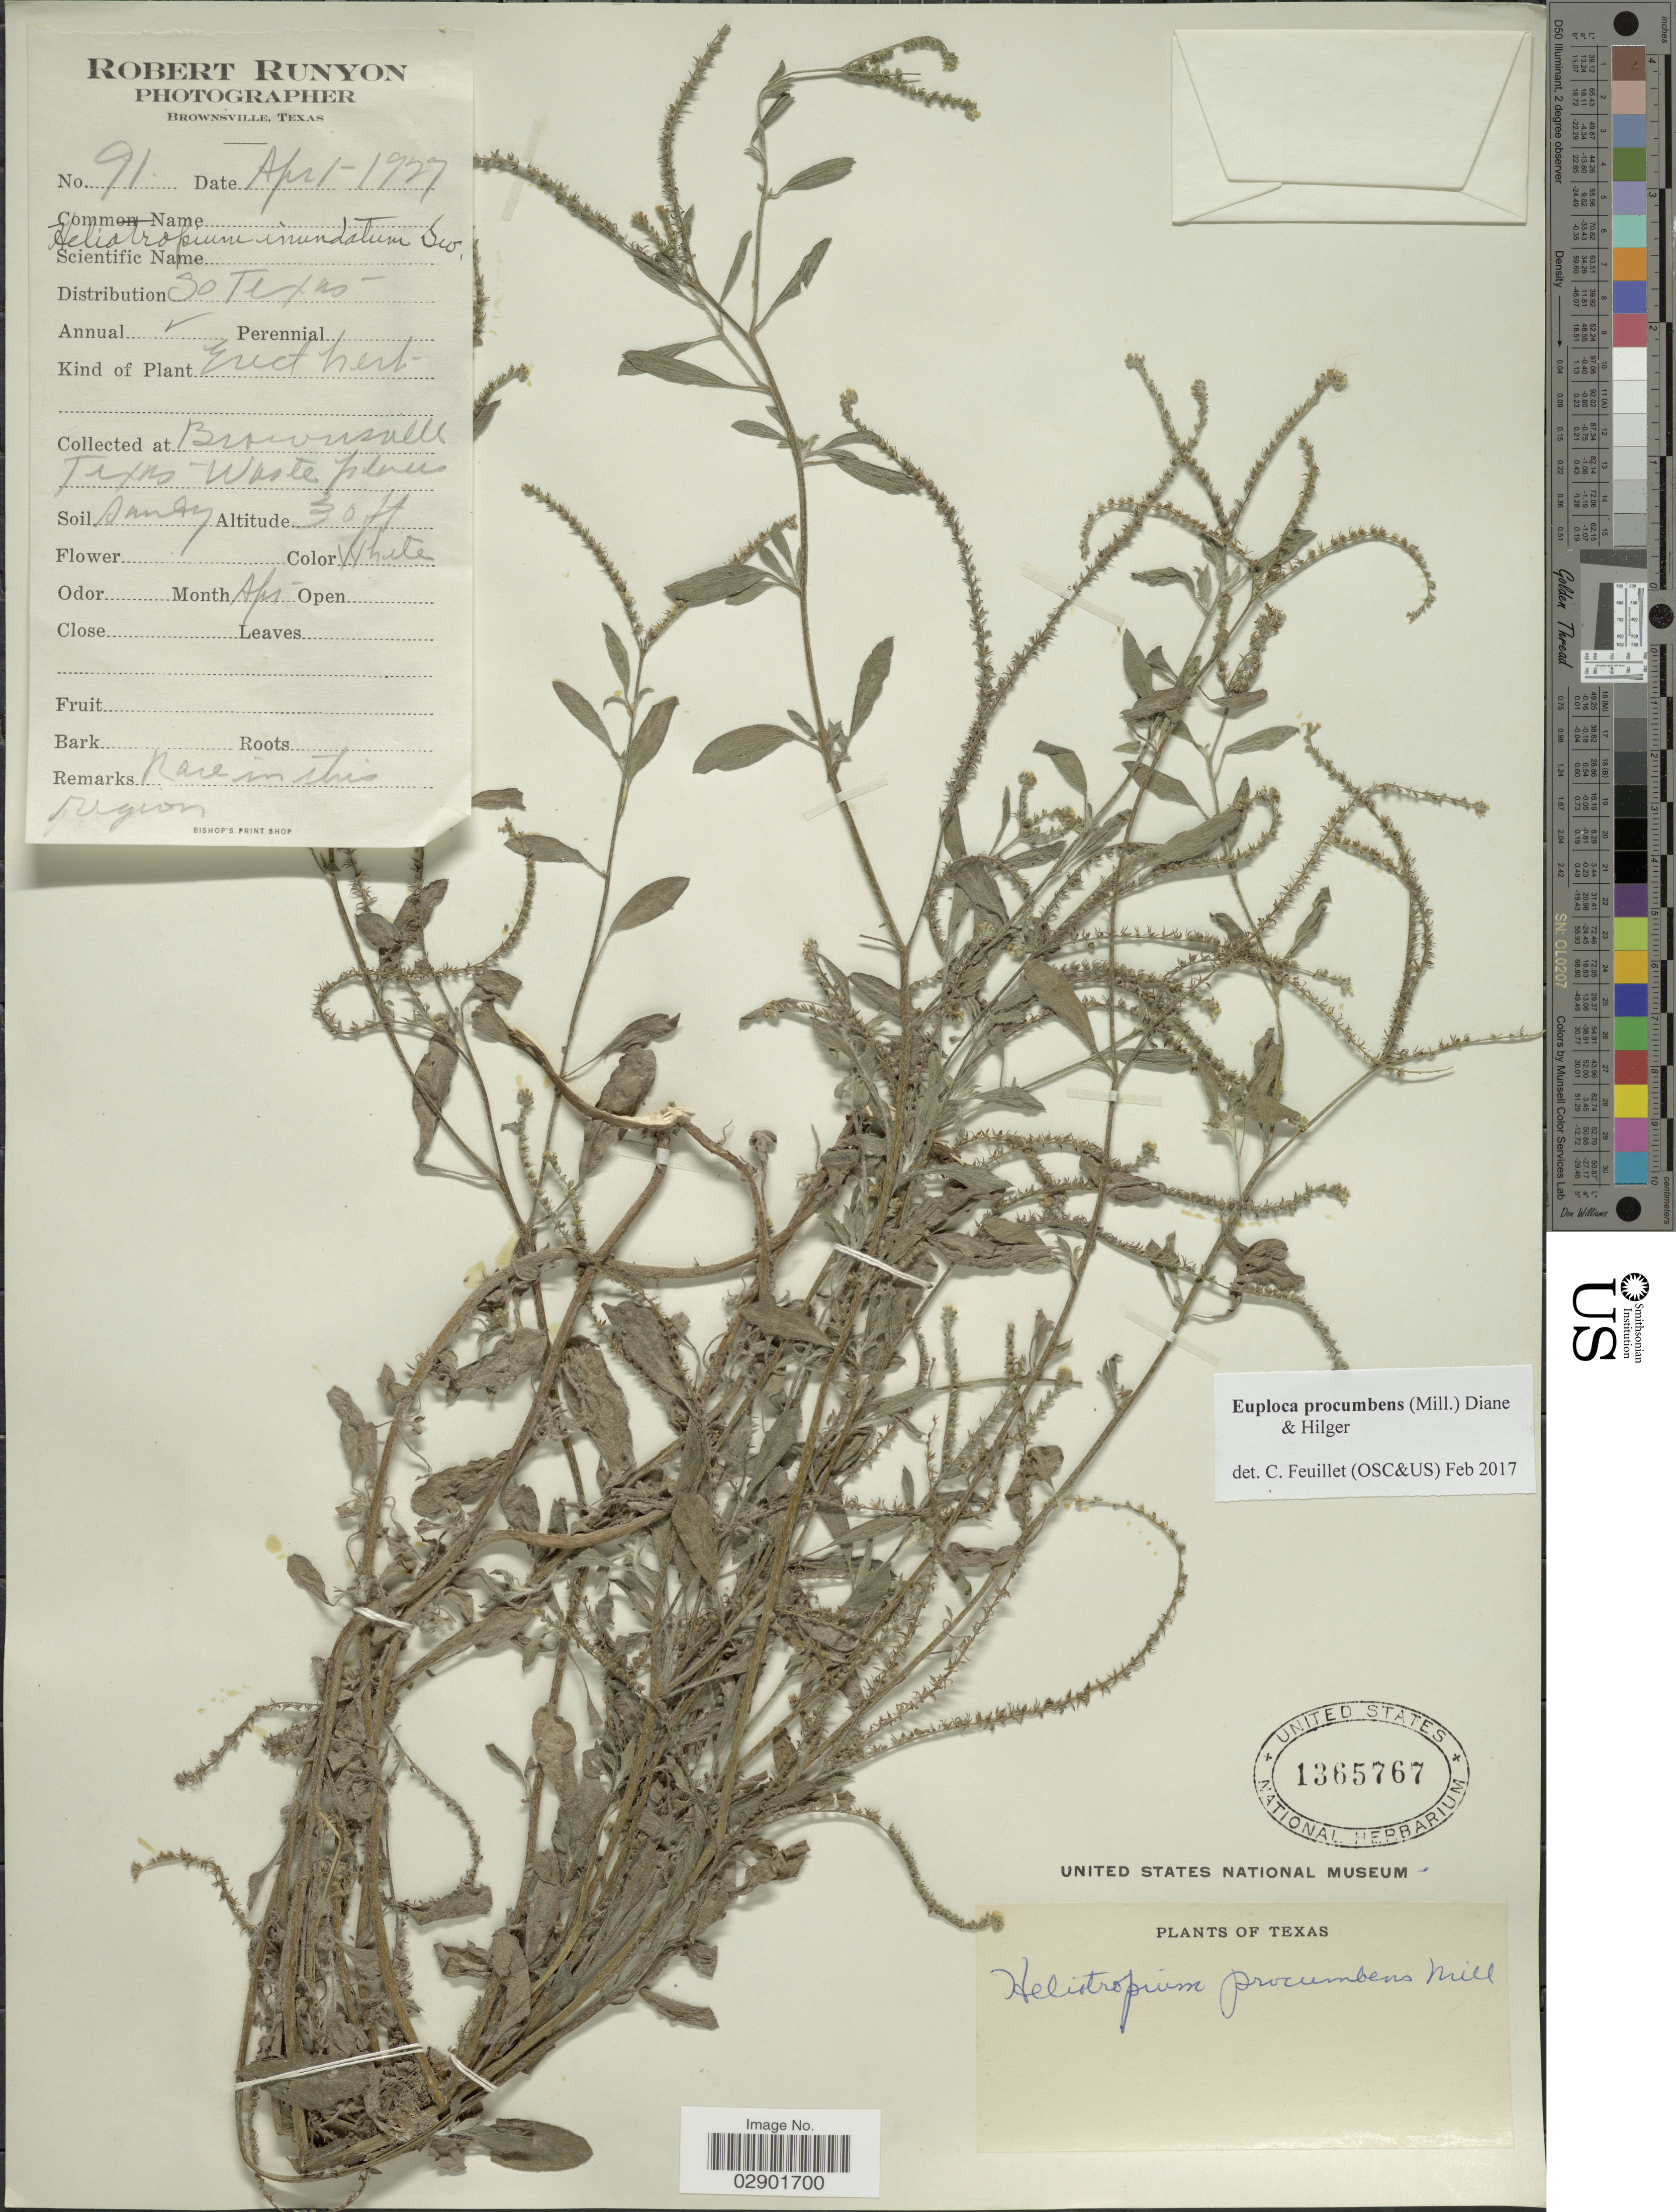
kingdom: Plantae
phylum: Tracheophyta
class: Magnoliopsida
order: Boraginales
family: Heliotropiaceae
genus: Euploca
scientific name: Euploca procumbens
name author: (Mill.) Diane & Hilger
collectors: R. Runyon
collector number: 91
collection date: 1927-04-01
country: United States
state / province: Texas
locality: Brownsville, Texas. Waste places.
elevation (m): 9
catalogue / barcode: US 1365767